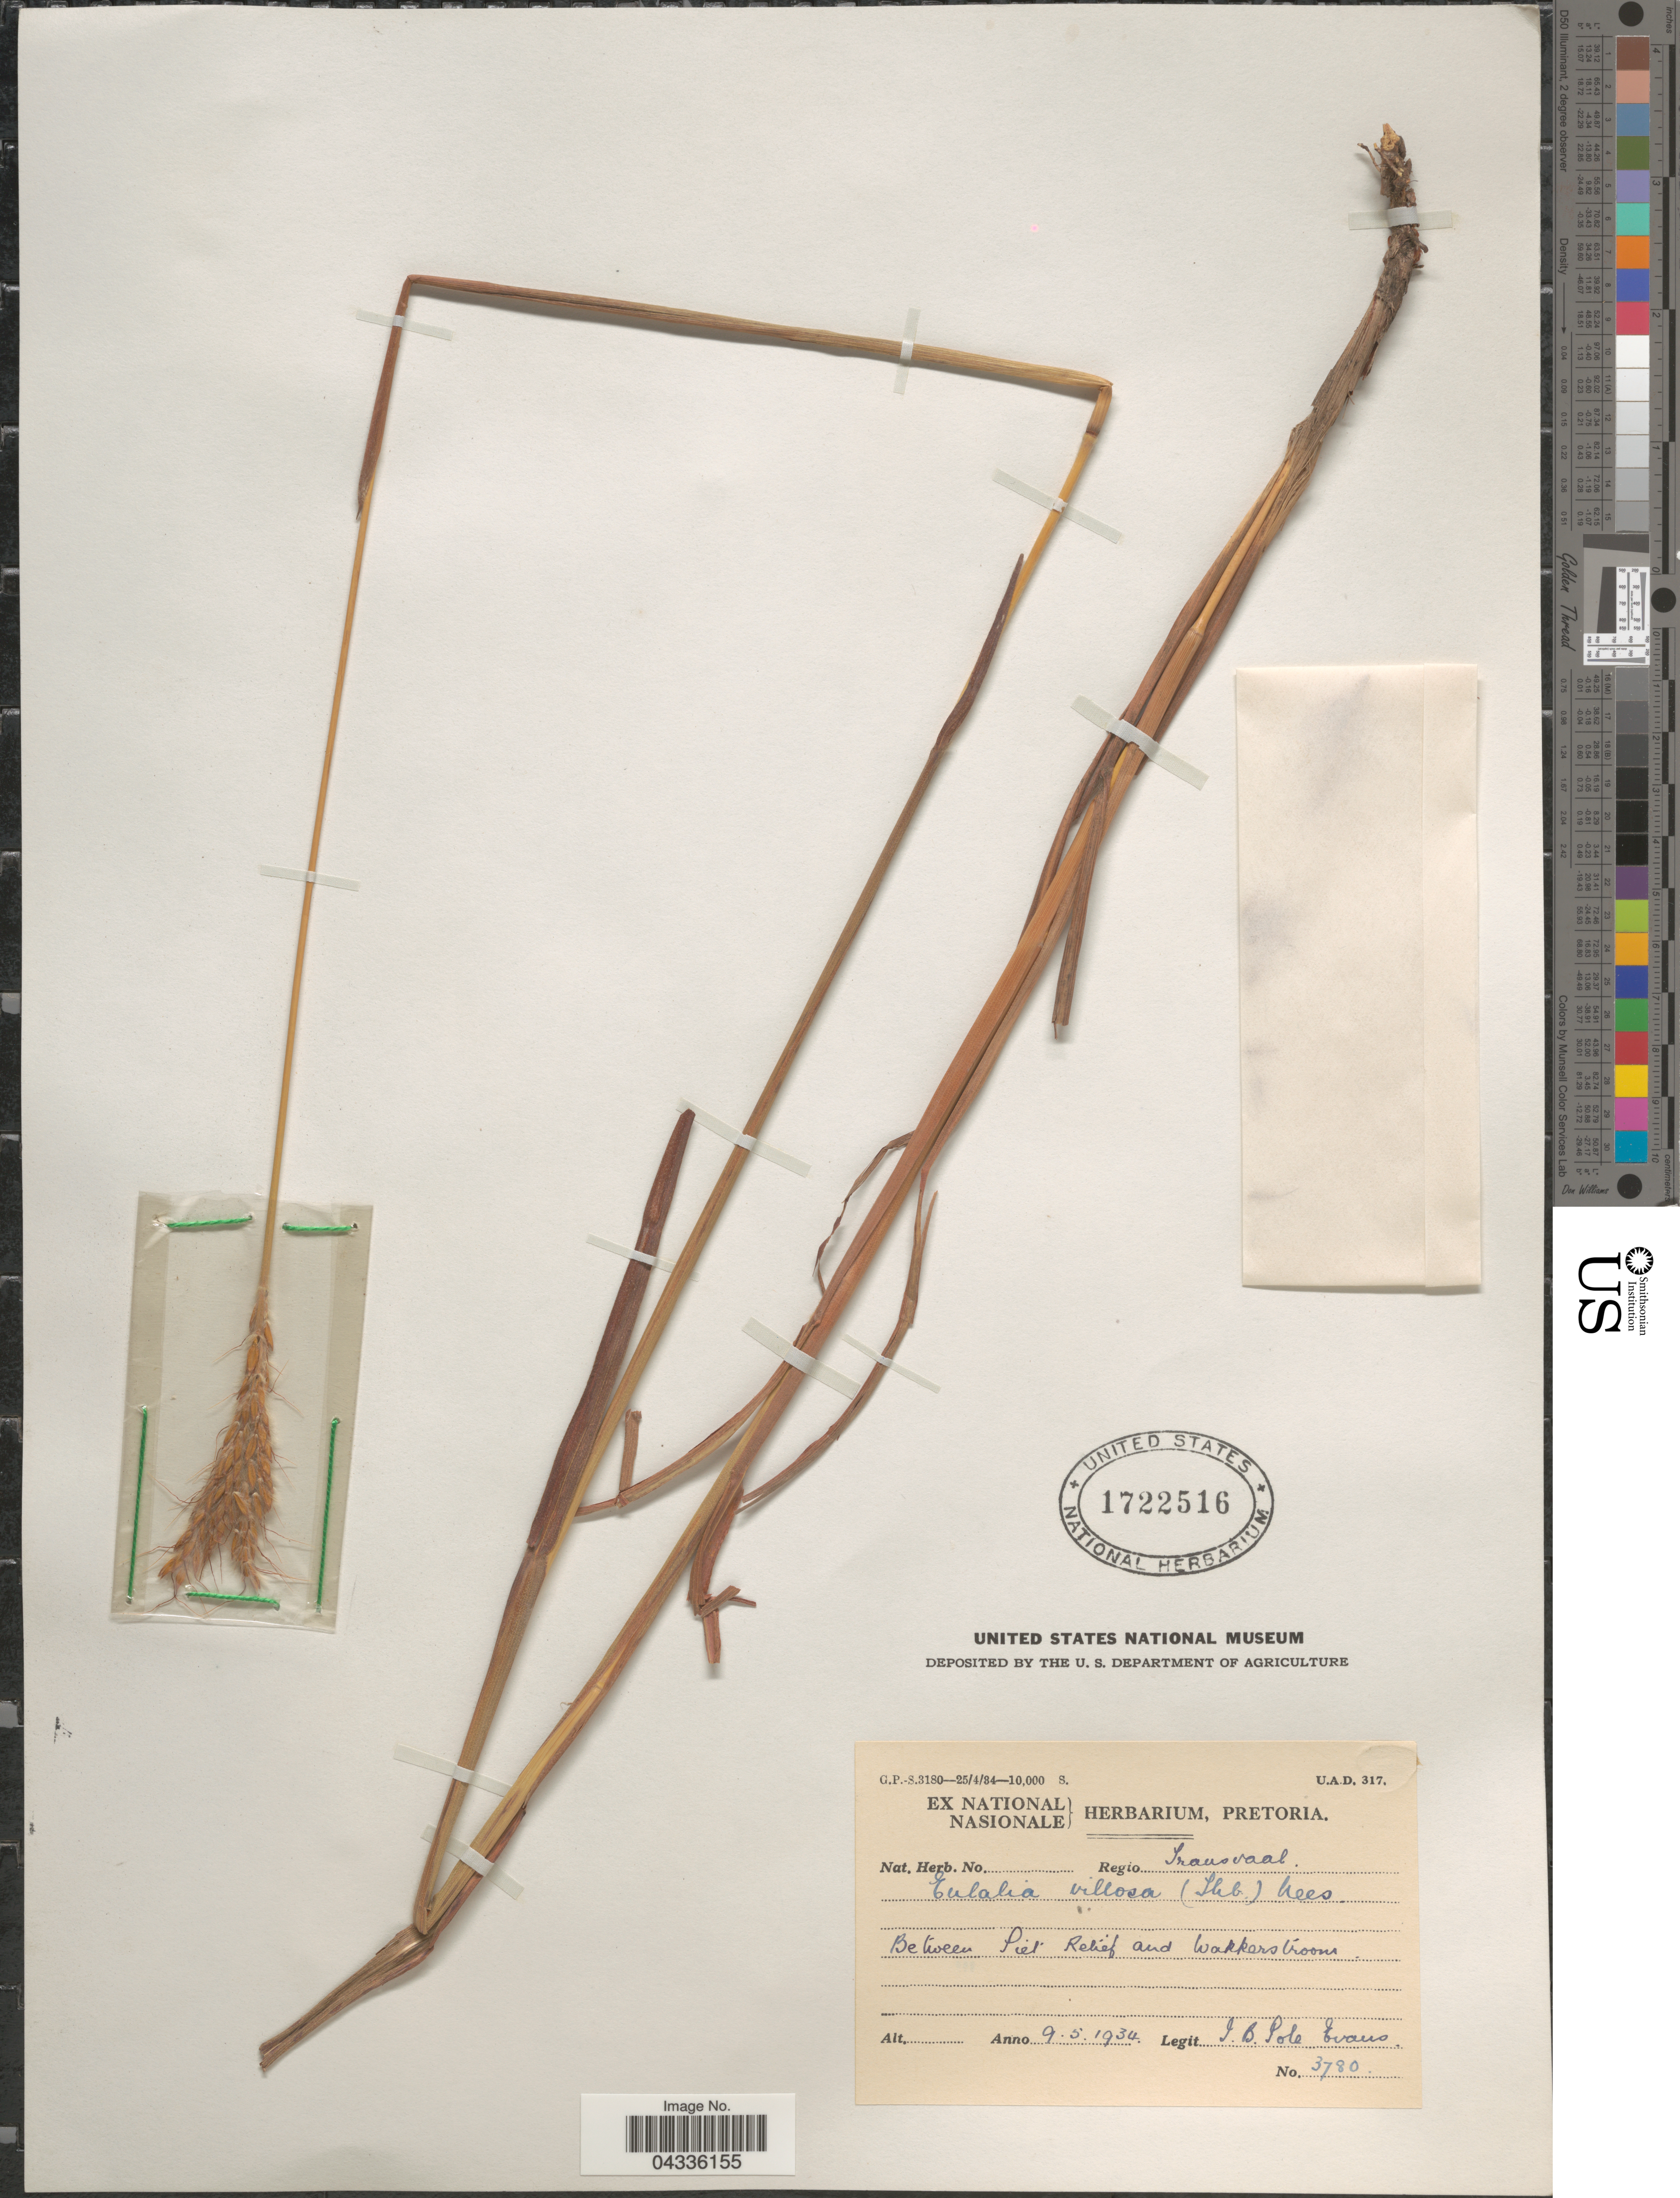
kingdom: Plantae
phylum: Tracheophyta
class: Liliopsida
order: Poales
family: Poaceae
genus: Eulalia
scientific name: Eulalia villosa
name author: (Thunb.) Nees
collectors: I. B. Pole-Evans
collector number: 3780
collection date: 1930-05-09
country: South Africa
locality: Regio Transvaal. Between Piet Retief and Wakkerstrooms.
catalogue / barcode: US 1722516